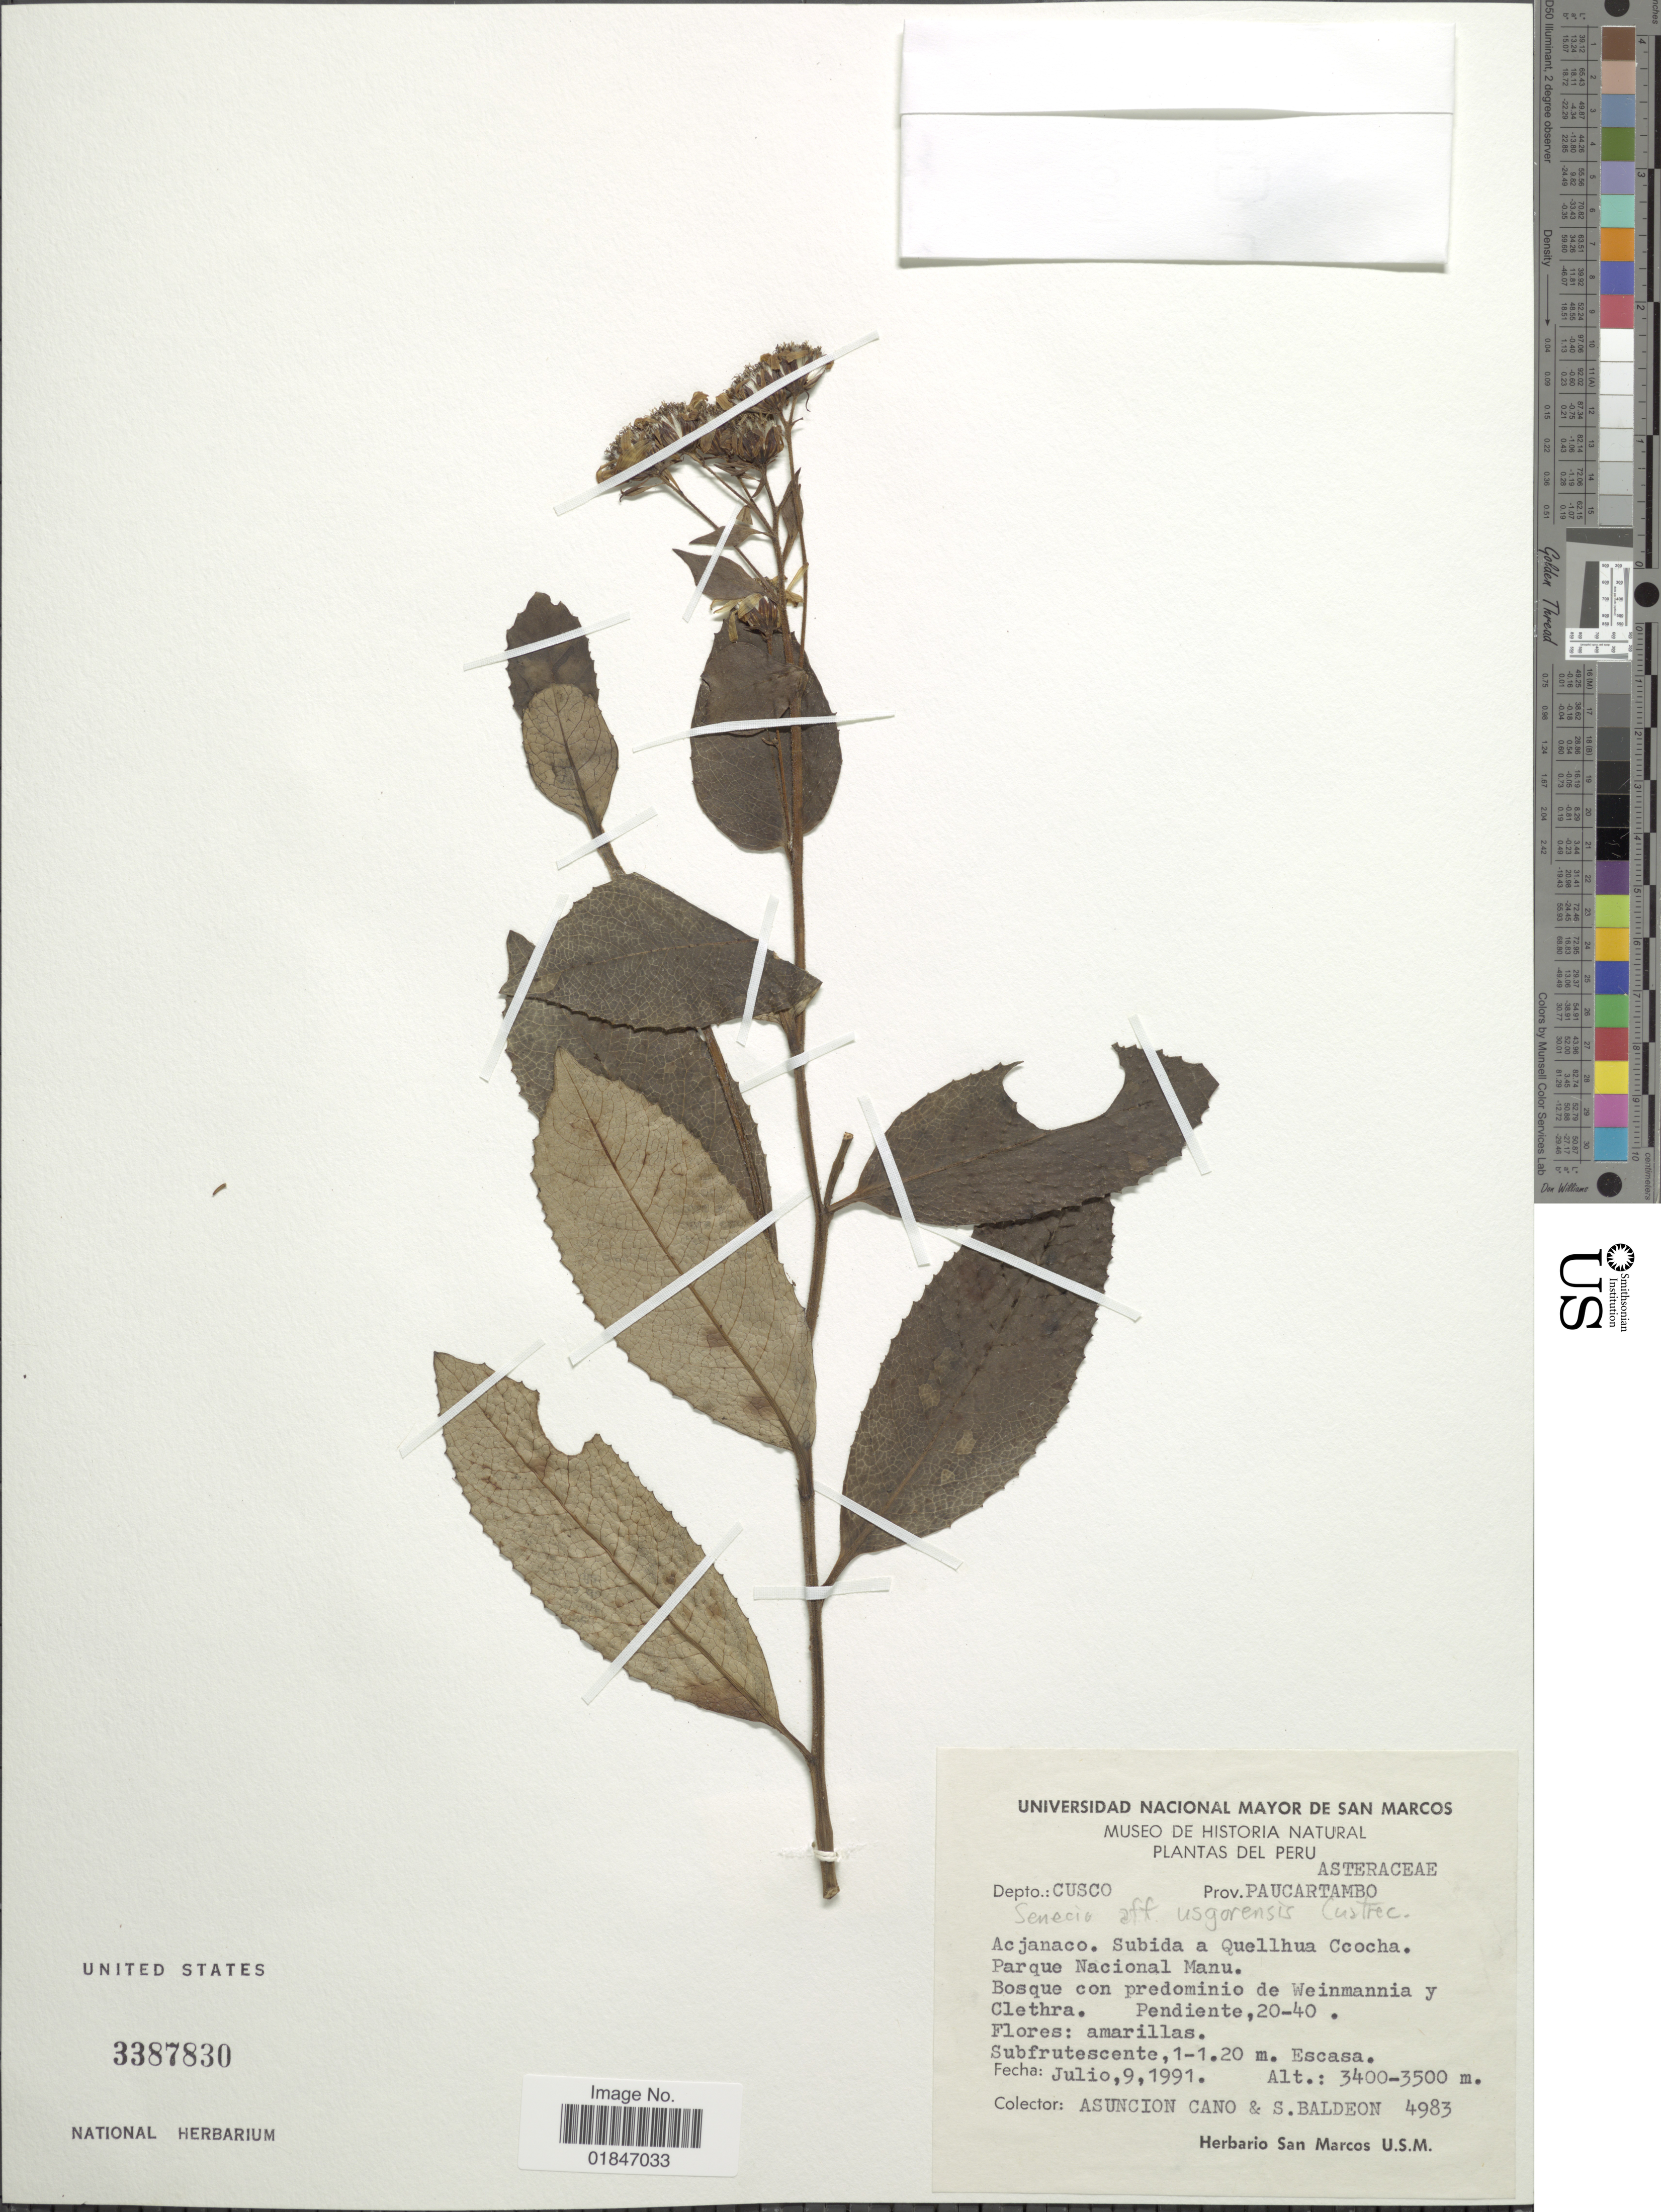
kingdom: Plantae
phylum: Tracheophyta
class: Magnoliopsida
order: Asterales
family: Asteraceae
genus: Dendrophorbium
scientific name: Dendrophorbium usgorense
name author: (Cuatrec.) C. Jeffrey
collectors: A. Cano & S. Baldeon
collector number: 4983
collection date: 1991-07-09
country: Peru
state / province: Cusco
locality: Depto.: Cusco, Prov. Paucartambo. Acjanaco. Subida a Quellhua Ccoch. Parque Nacional Manu.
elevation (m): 3400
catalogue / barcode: US 3387830